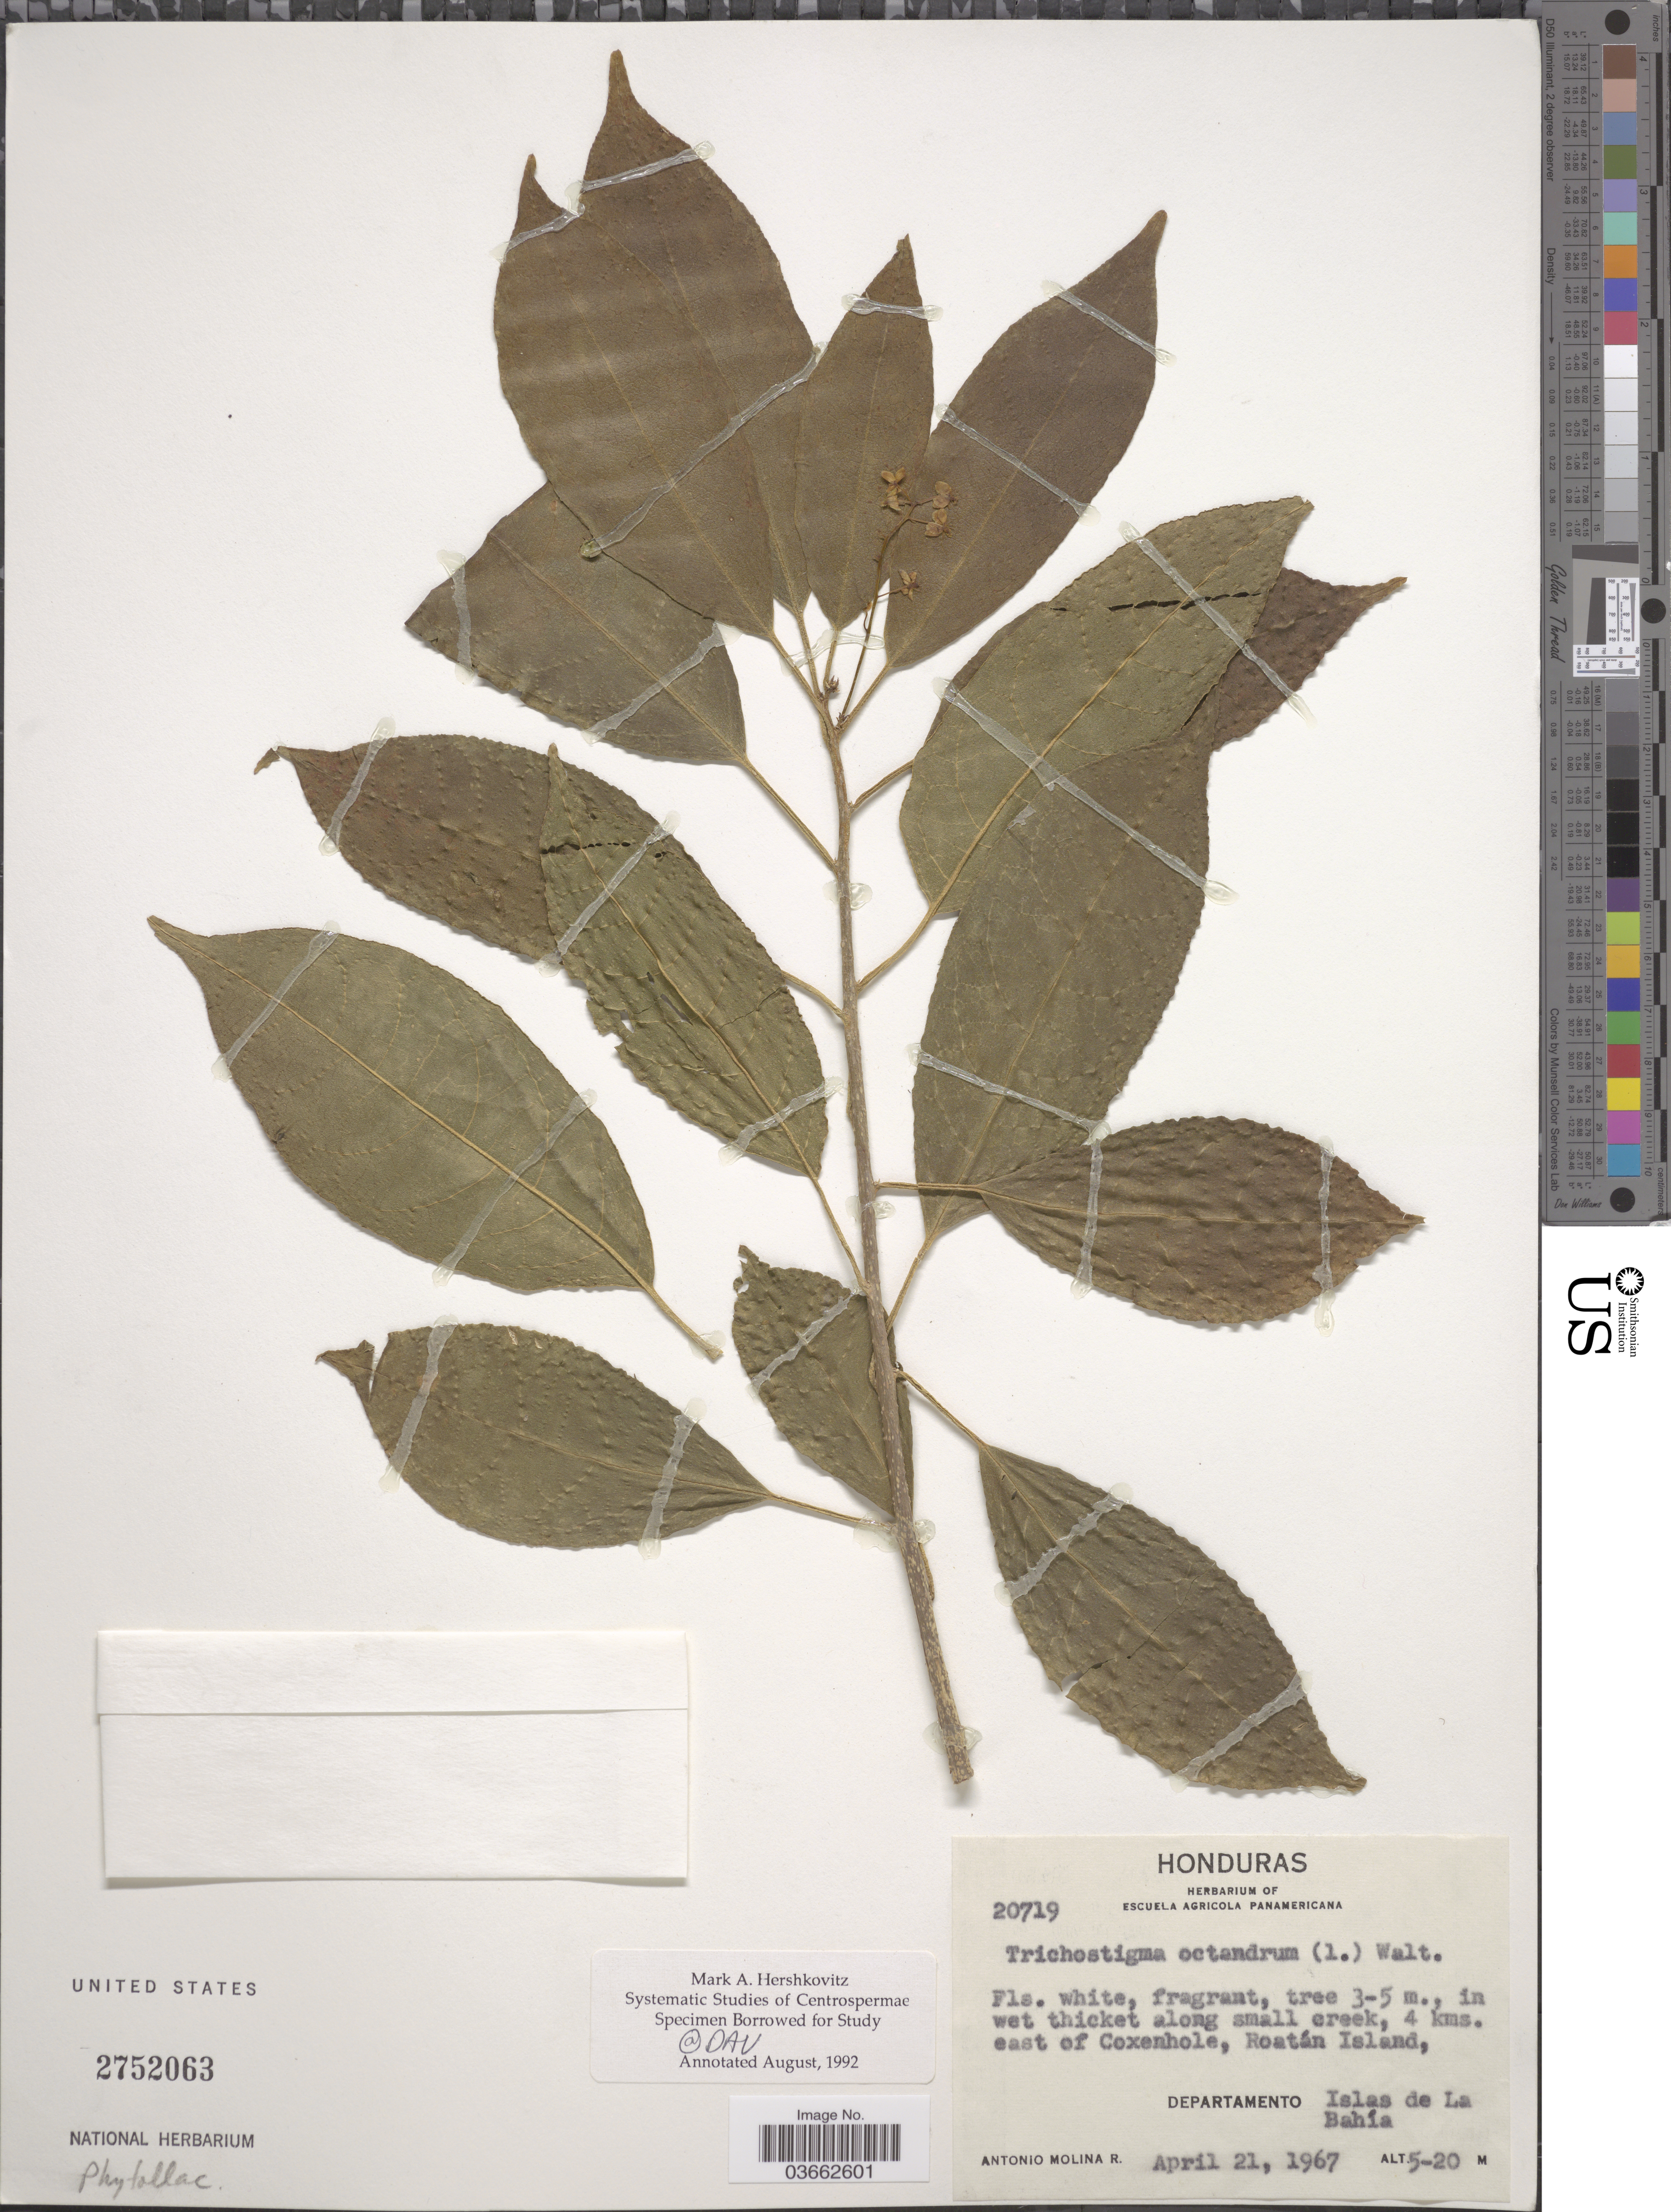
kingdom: Plantae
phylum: Tracheophyta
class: Magnoliopsida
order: Caryophyllales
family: Phytolaccaceae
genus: Trichostigma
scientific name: Trichostigma octandrum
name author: (L.) H. Walter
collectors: A. Molina R.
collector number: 20719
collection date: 1967-04-21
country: Honduras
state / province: Islas de la Bahía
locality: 4 kms. east of Coxenhole, Roatán Island, Departamento Islas de La Bahía.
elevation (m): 5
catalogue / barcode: US 2752063